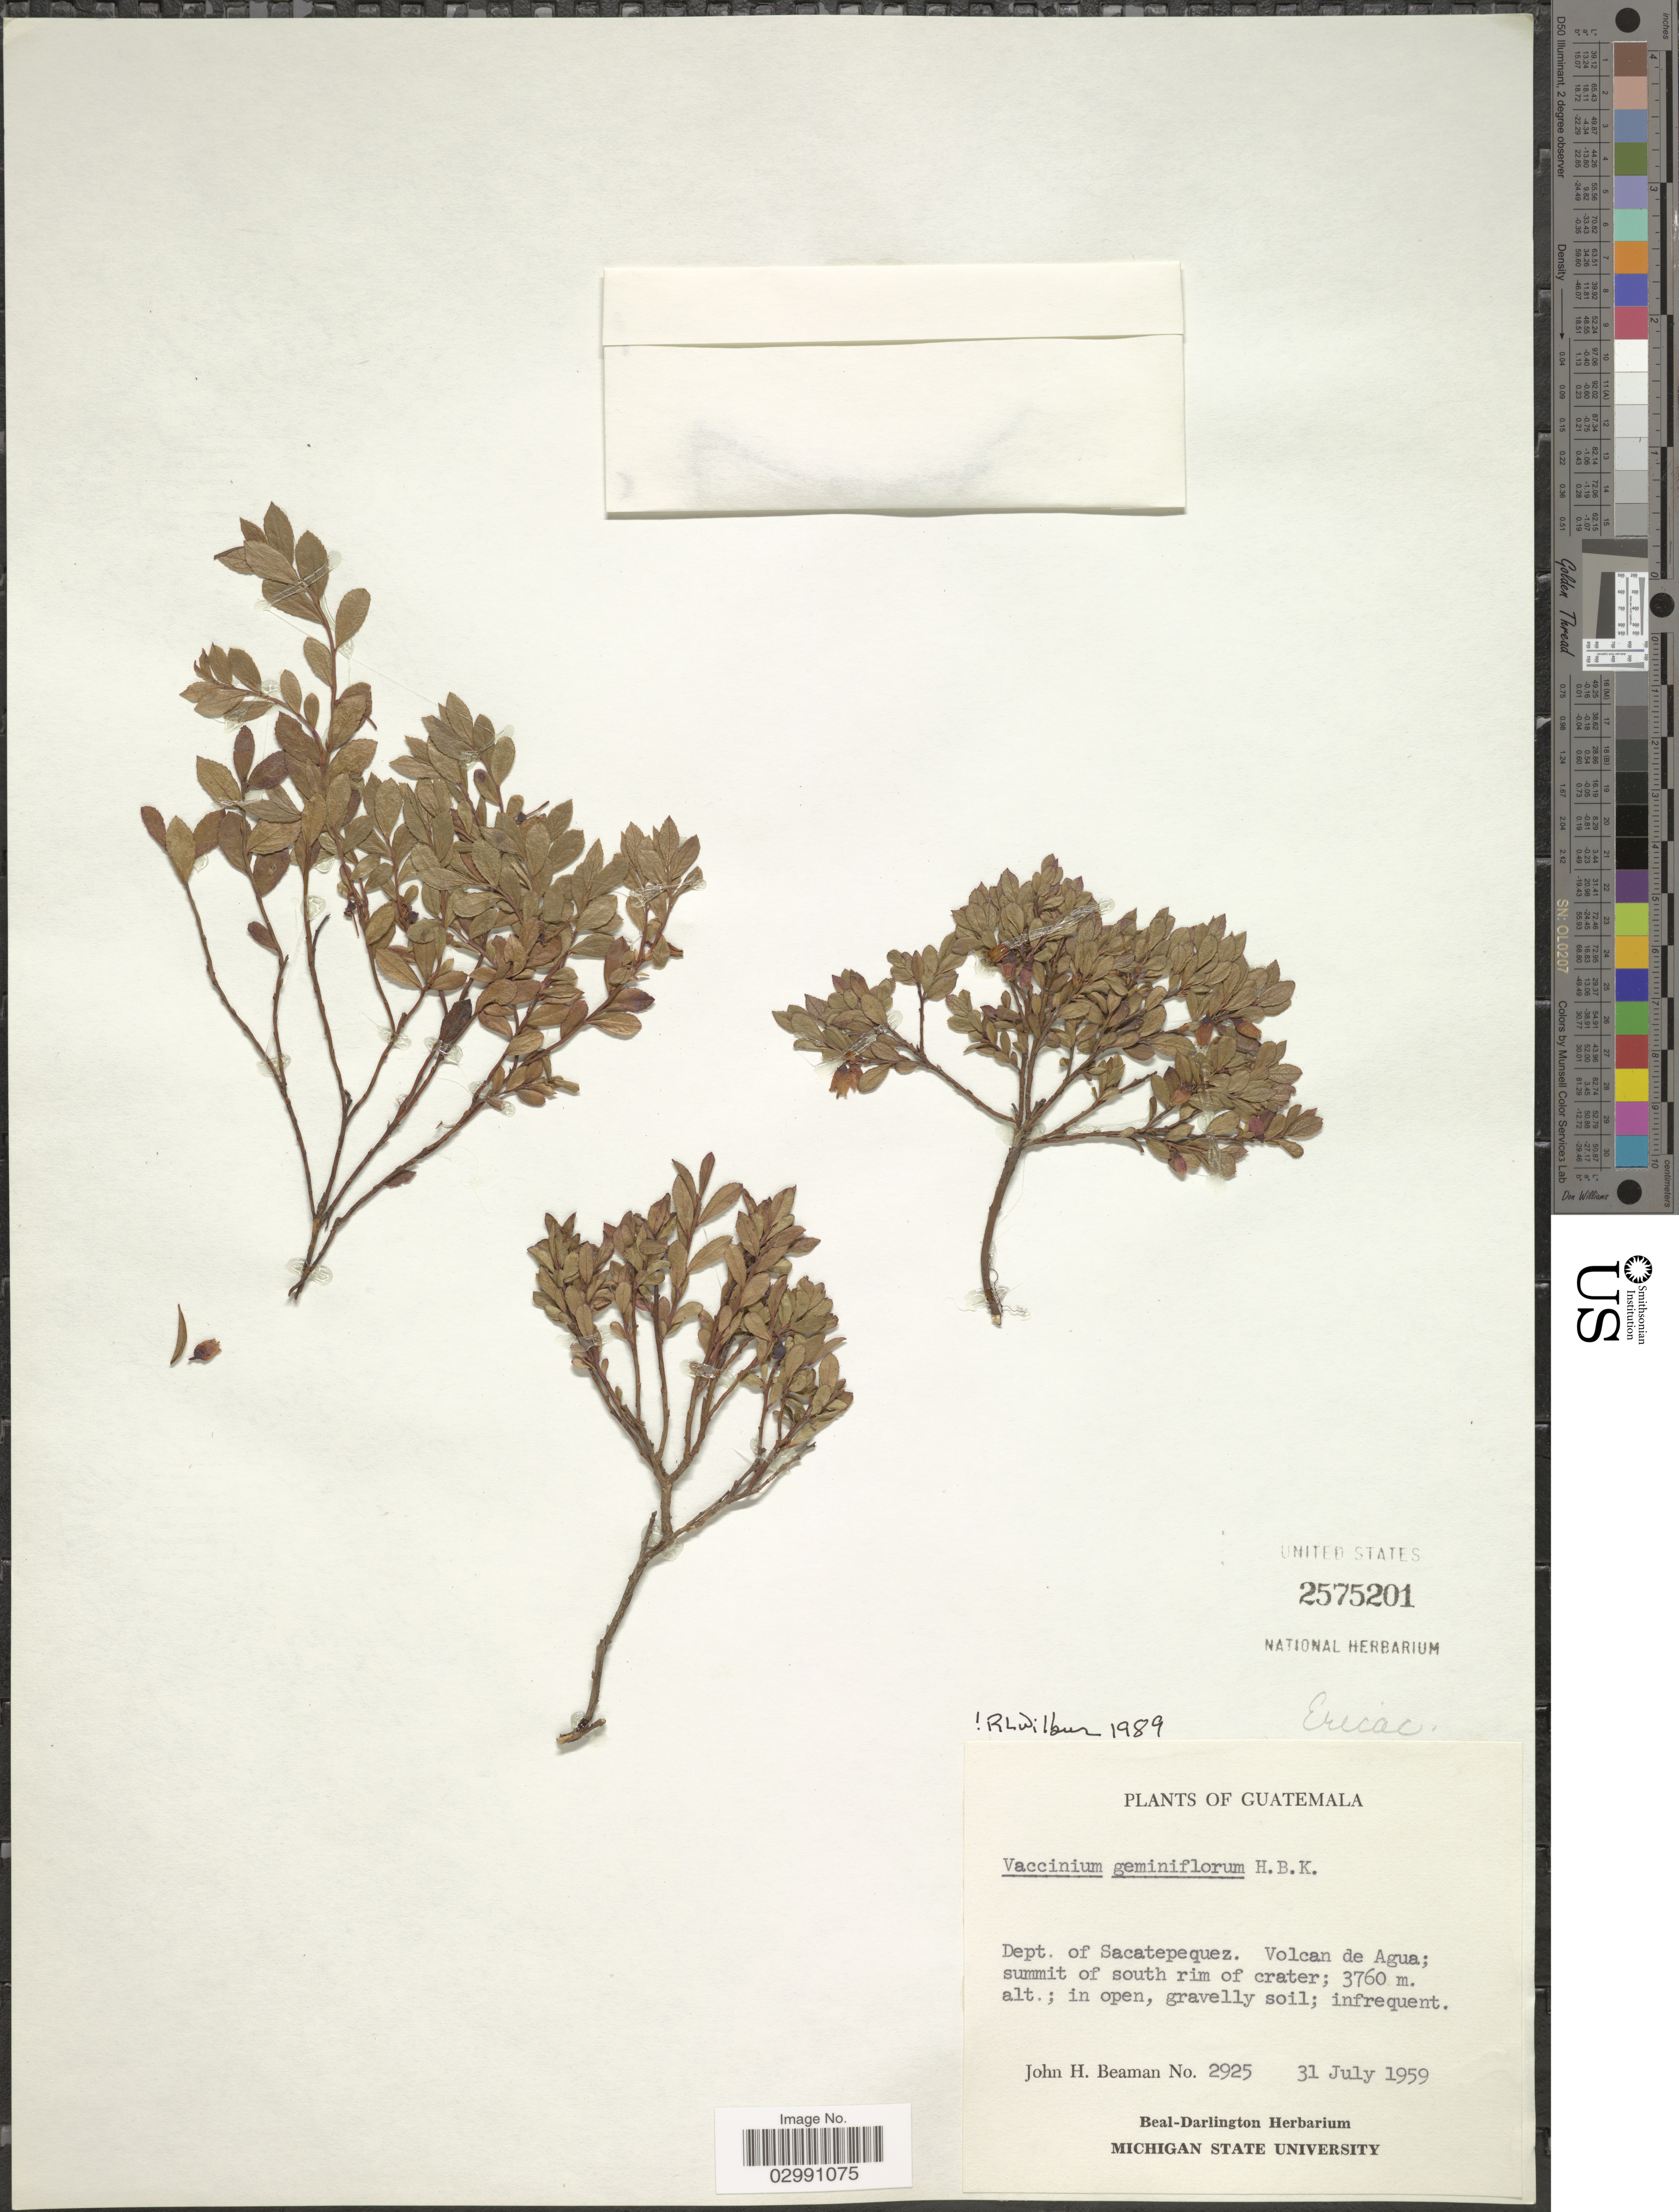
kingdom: Plantae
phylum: Tracheophyta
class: Magnoliopsida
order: Ericales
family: Ericaceae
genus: Vaccinium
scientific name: Vaccinium geminiflorum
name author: Kunth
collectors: J. H. Beaman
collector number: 2925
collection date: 1959-07-31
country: Guatemala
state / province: Sacatepéquez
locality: Dept. of Sacatepequez. Volcan de Agua; summit of south rim of crater.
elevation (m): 3760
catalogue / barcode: US 2575201